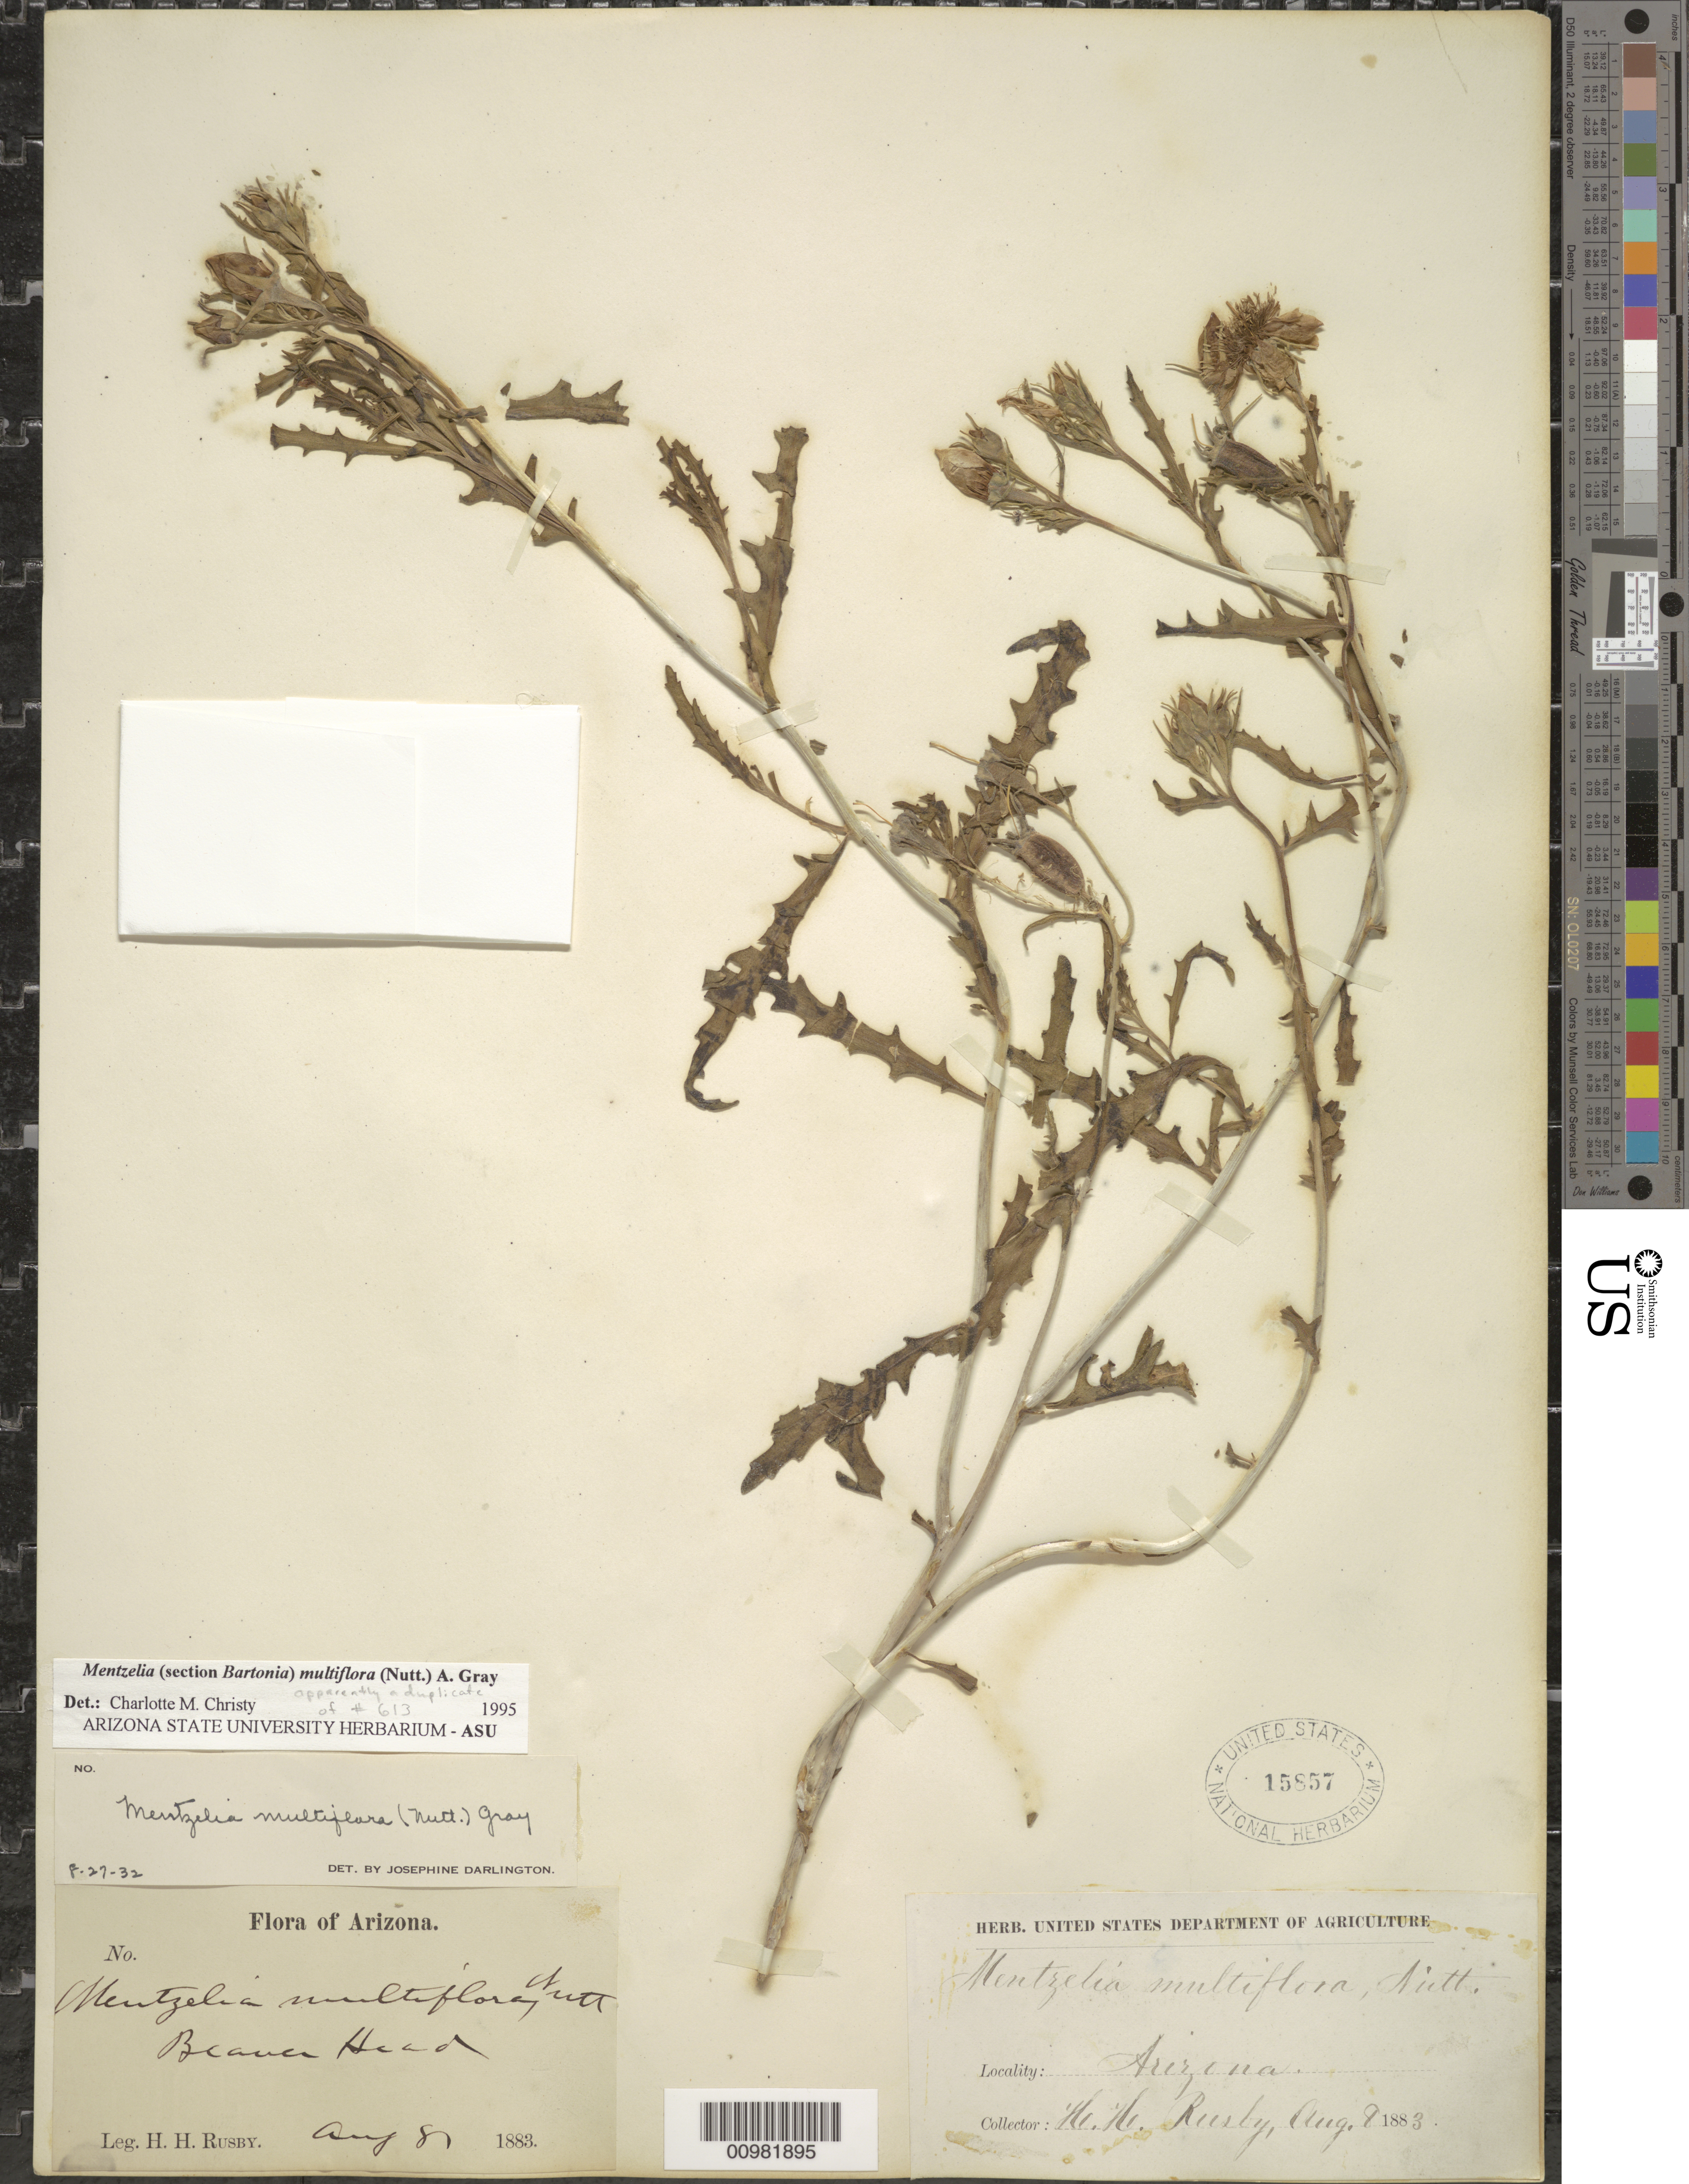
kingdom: Plantae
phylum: Tracheophyta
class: Magnoliopsida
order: Cornales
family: Loasaceae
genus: Mentzelia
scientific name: Mentzelia multiflora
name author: (Nutt.) A. Gray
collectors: H. H. Rusby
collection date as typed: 08 Aug 1883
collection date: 1883-08-08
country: United States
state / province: Arizona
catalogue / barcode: US 15857